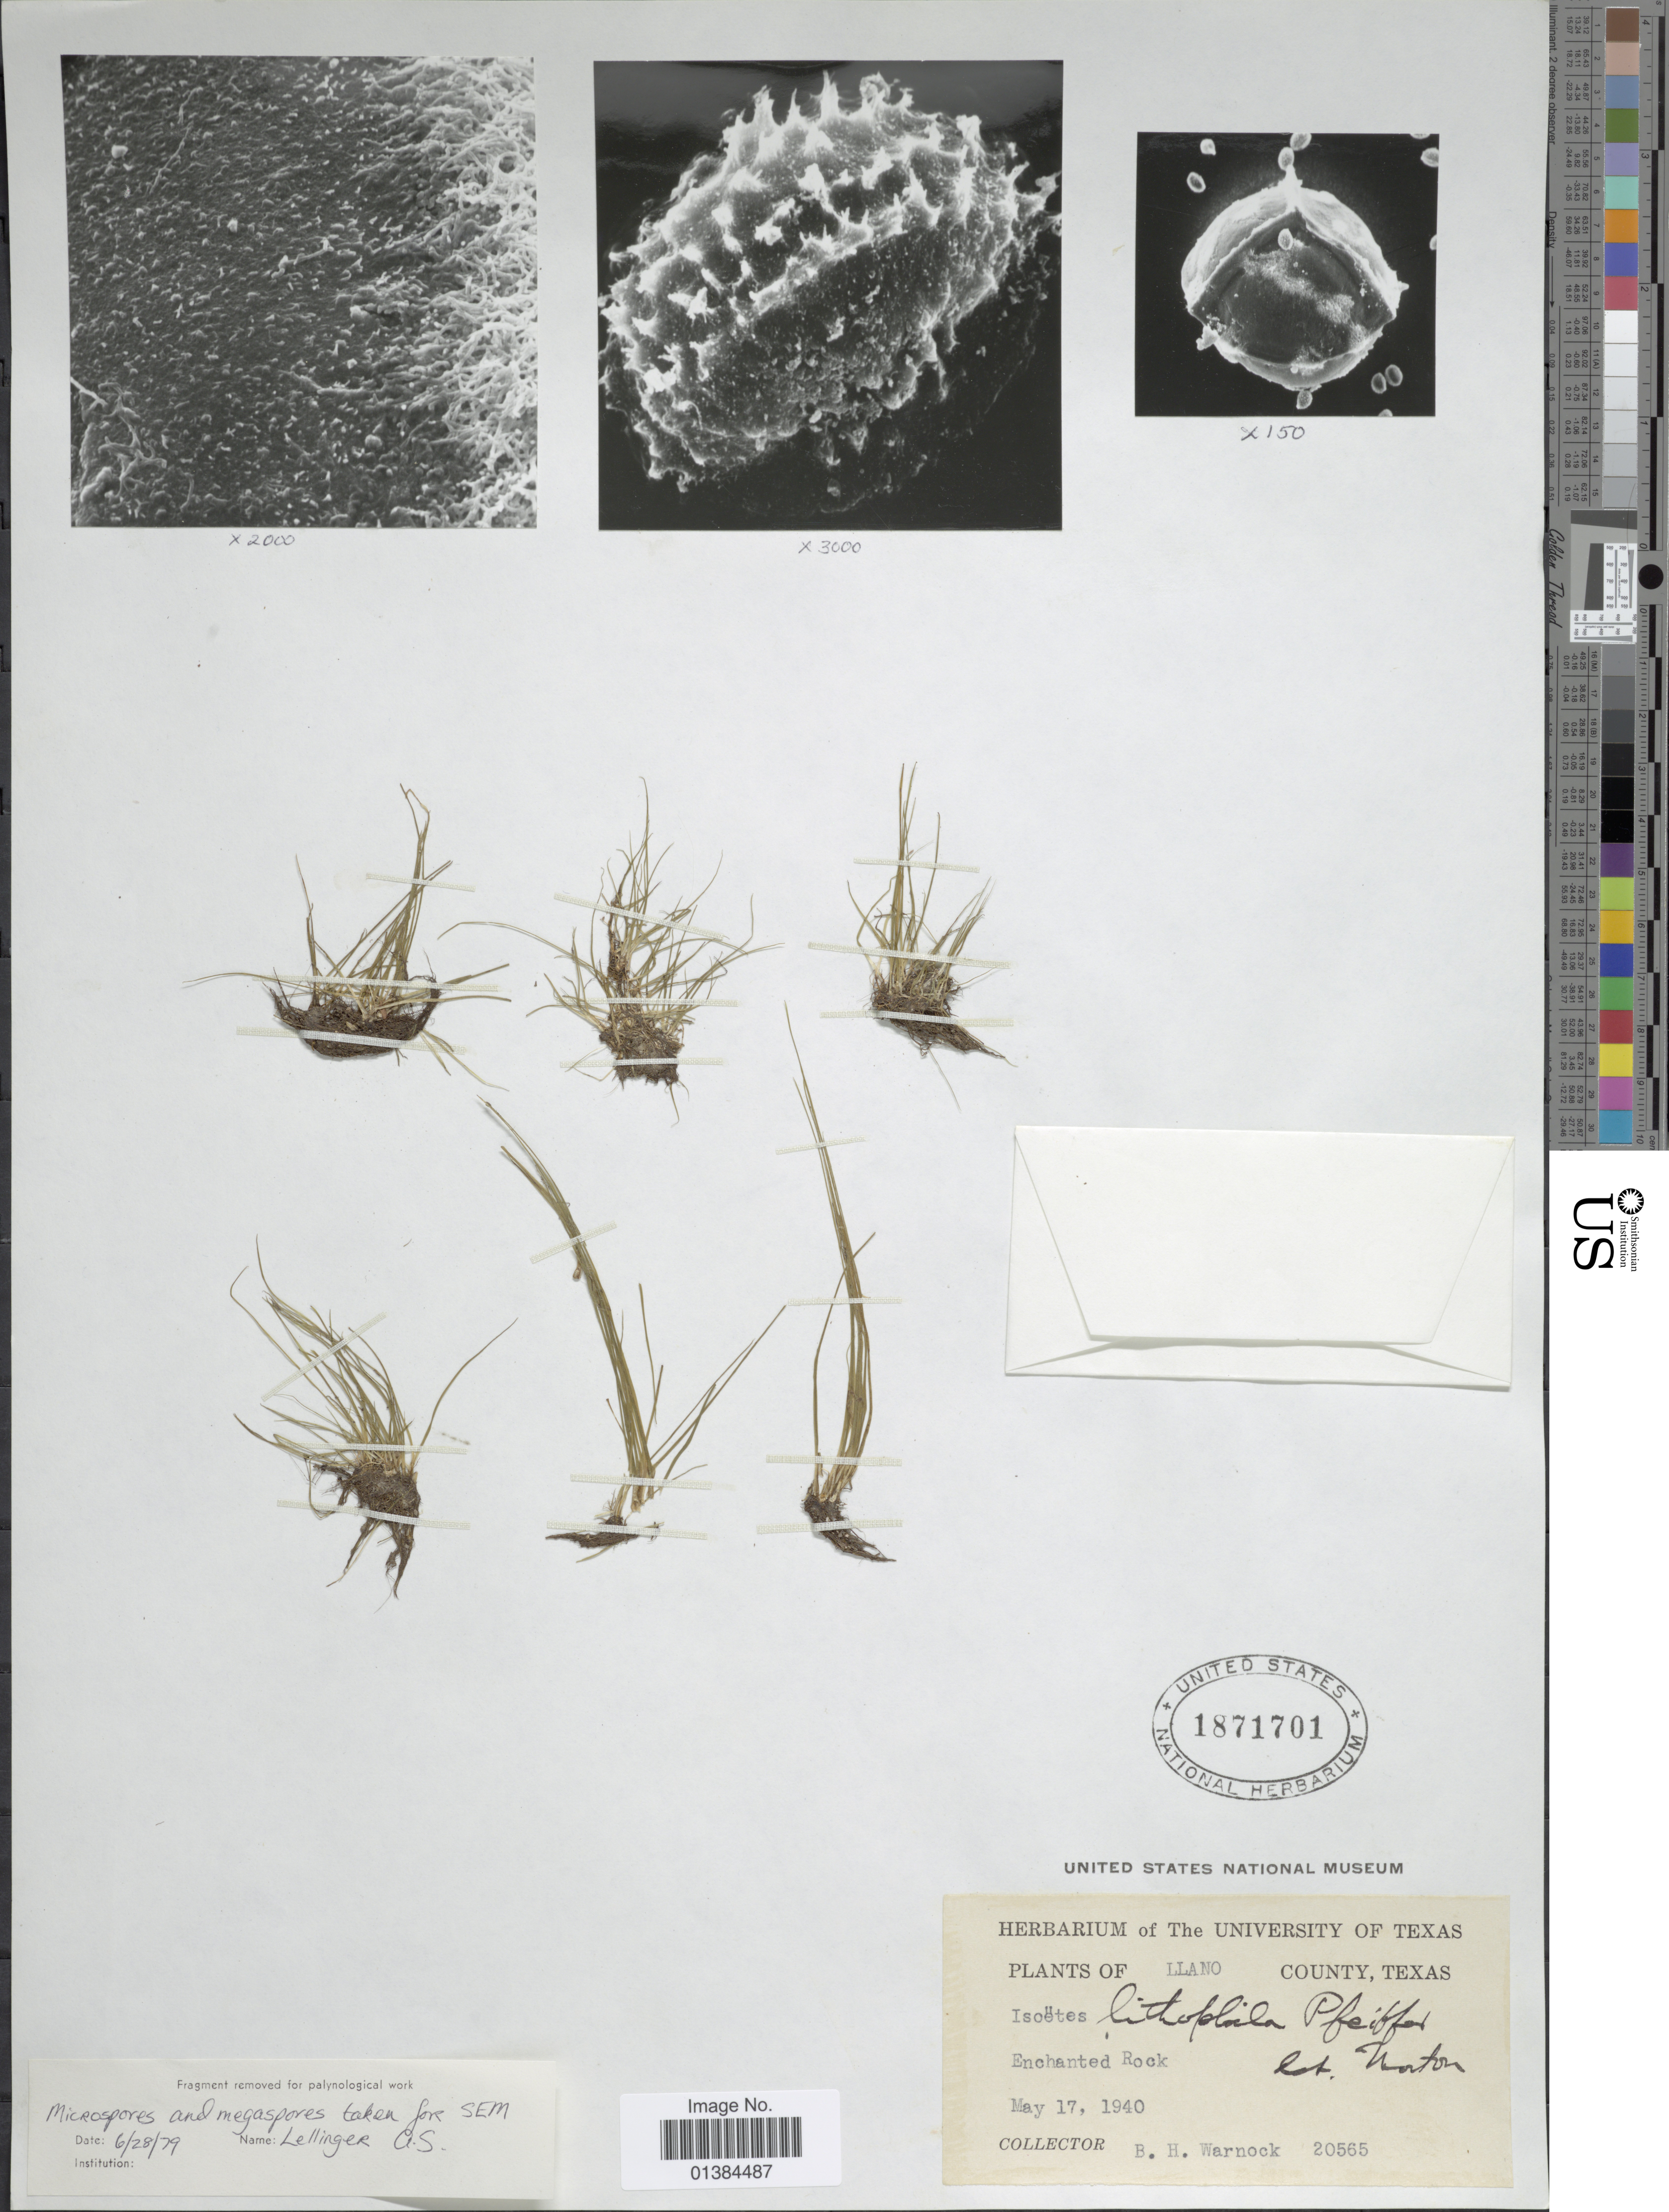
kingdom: Plantae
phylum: Tracheophyta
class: Lycopodiopsida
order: Isoetales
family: Isoetaceae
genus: Isoetes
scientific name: Isoetes lithophila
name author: N. Pfeiff.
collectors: B. H. Warnock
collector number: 20565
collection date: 1940-05-17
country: United States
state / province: Texas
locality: Llano County. Enchanted Rock.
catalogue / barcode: US 1871701